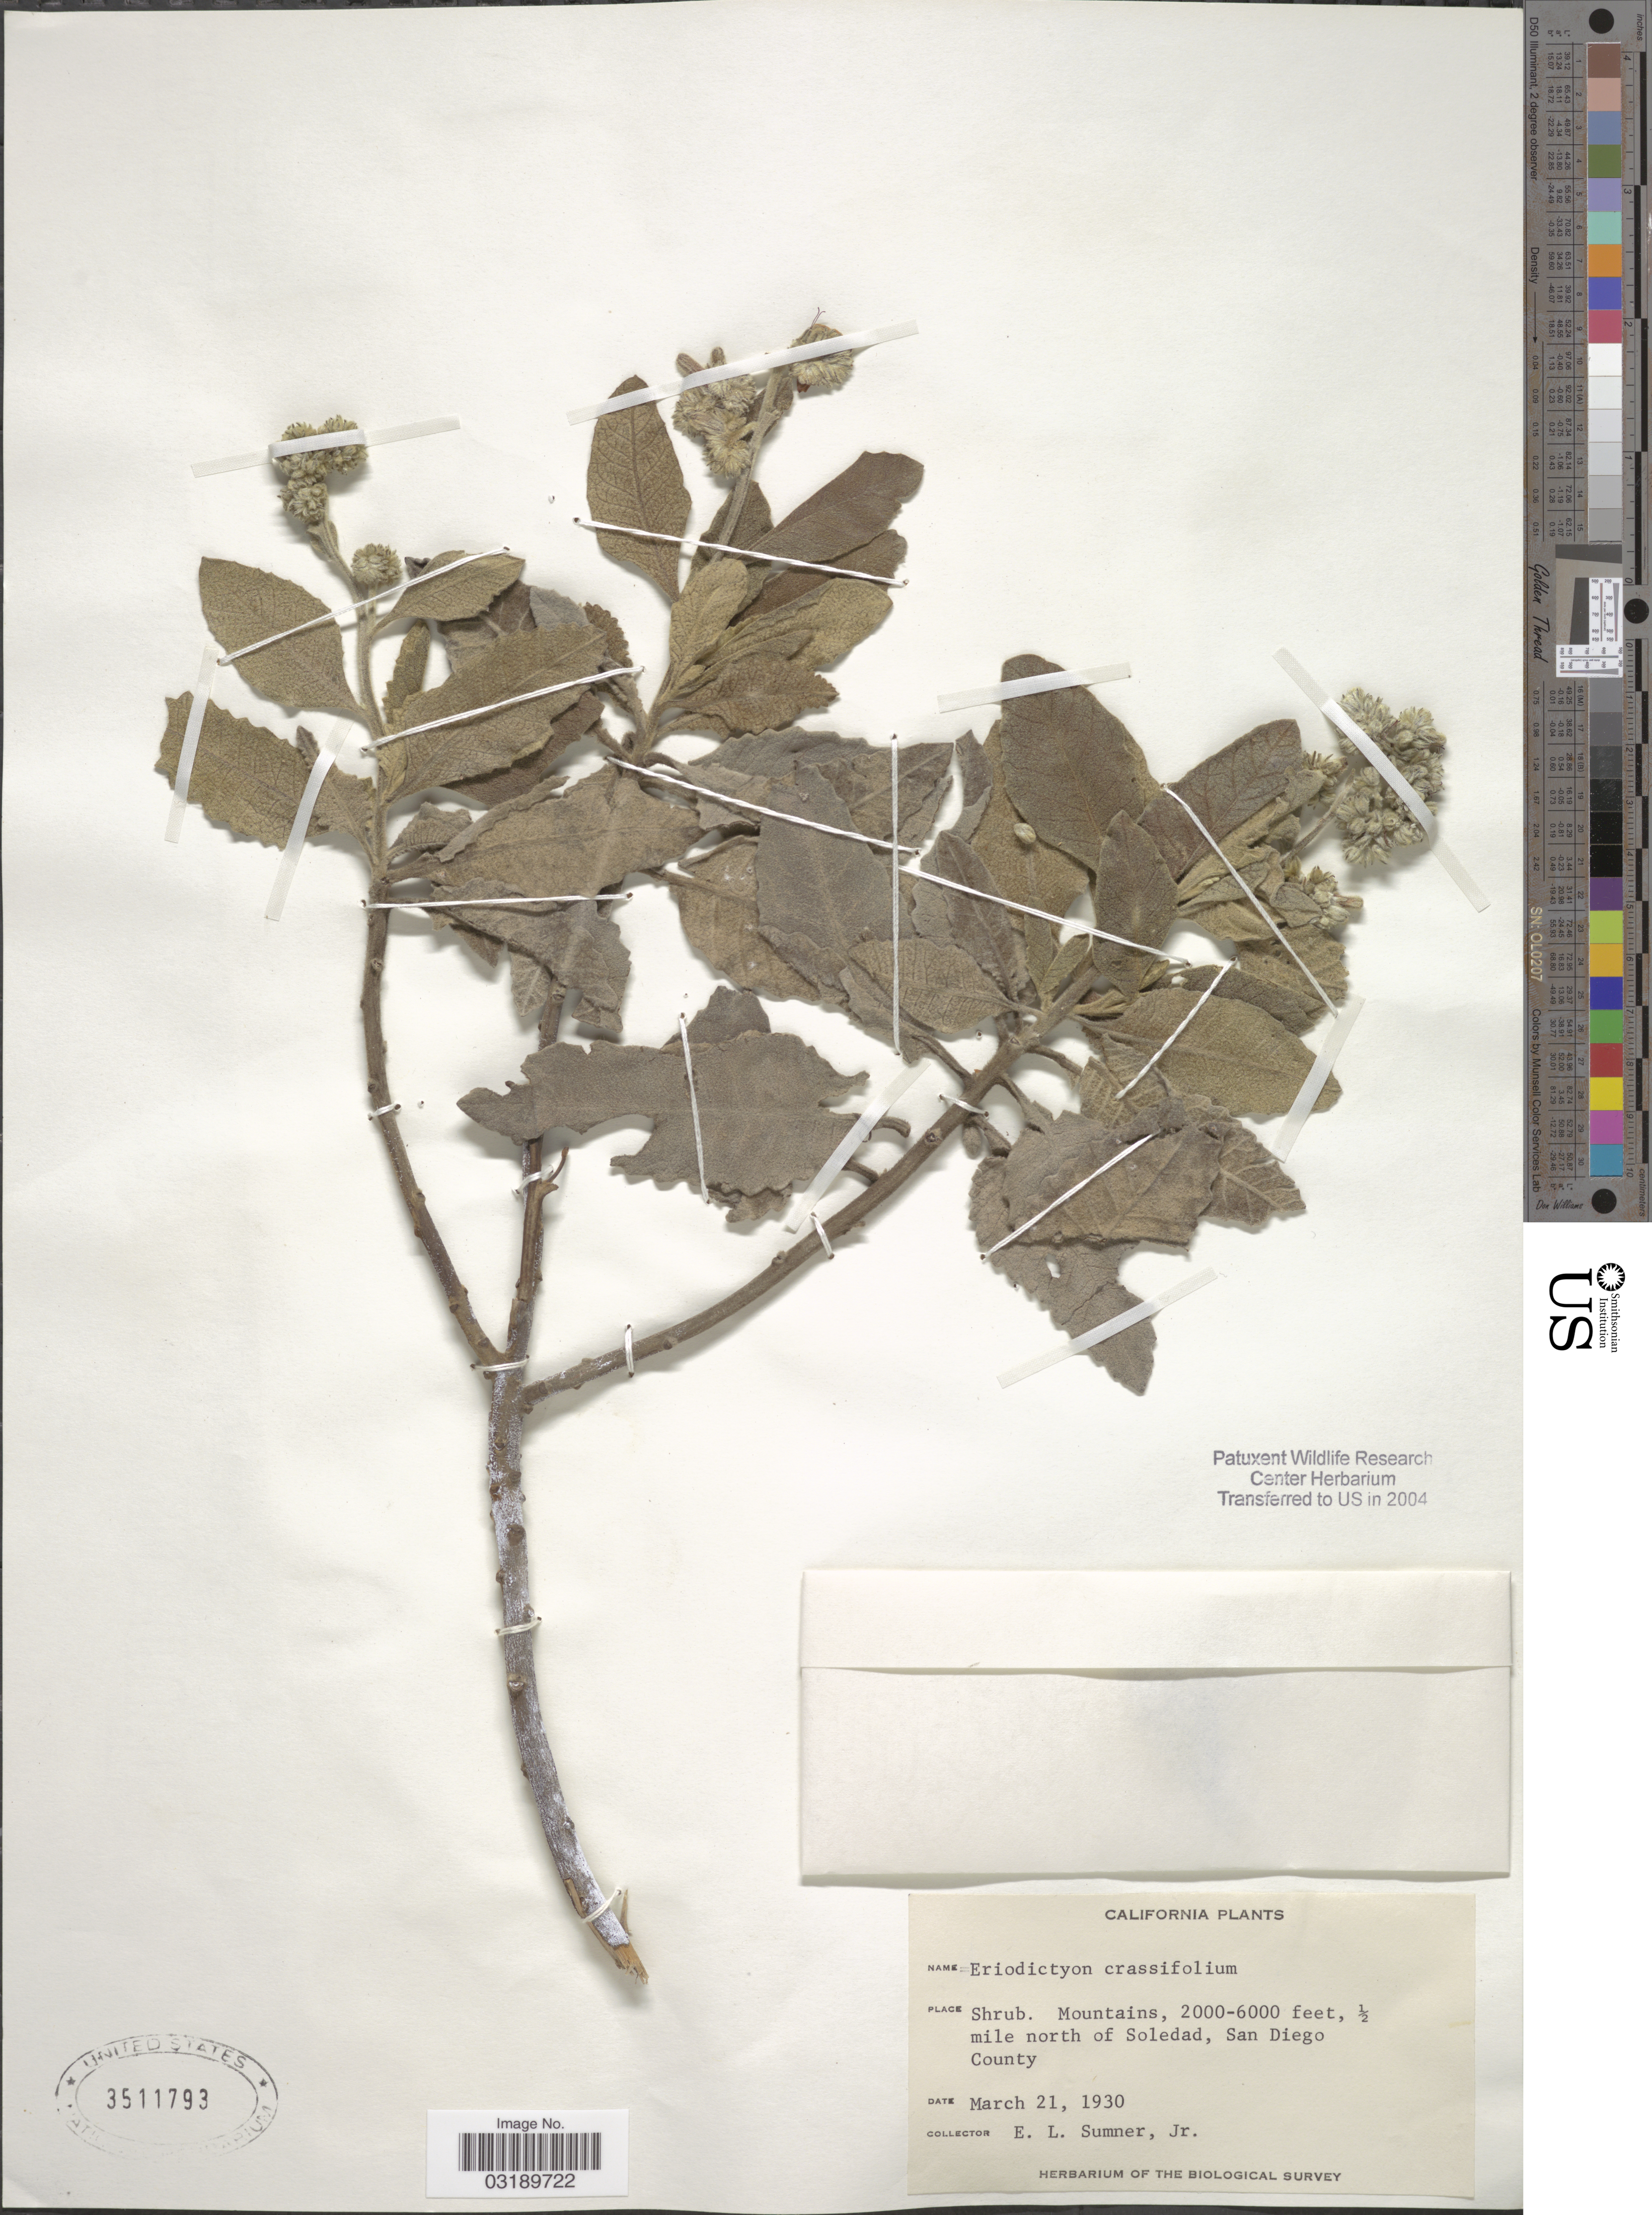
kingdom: Plantae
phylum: Tracheophyta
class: Magnoliopsida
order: Boraginales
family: Namaceae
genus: Eriodictyon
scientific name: Eriodictyon crassifolium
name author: Benth.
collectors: E. Sumner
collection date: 1930-03-21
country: United States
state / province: California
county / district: San Diego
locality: ½ mile north of Soledad, San Diego County.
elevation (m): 610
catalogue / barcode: US 3511793